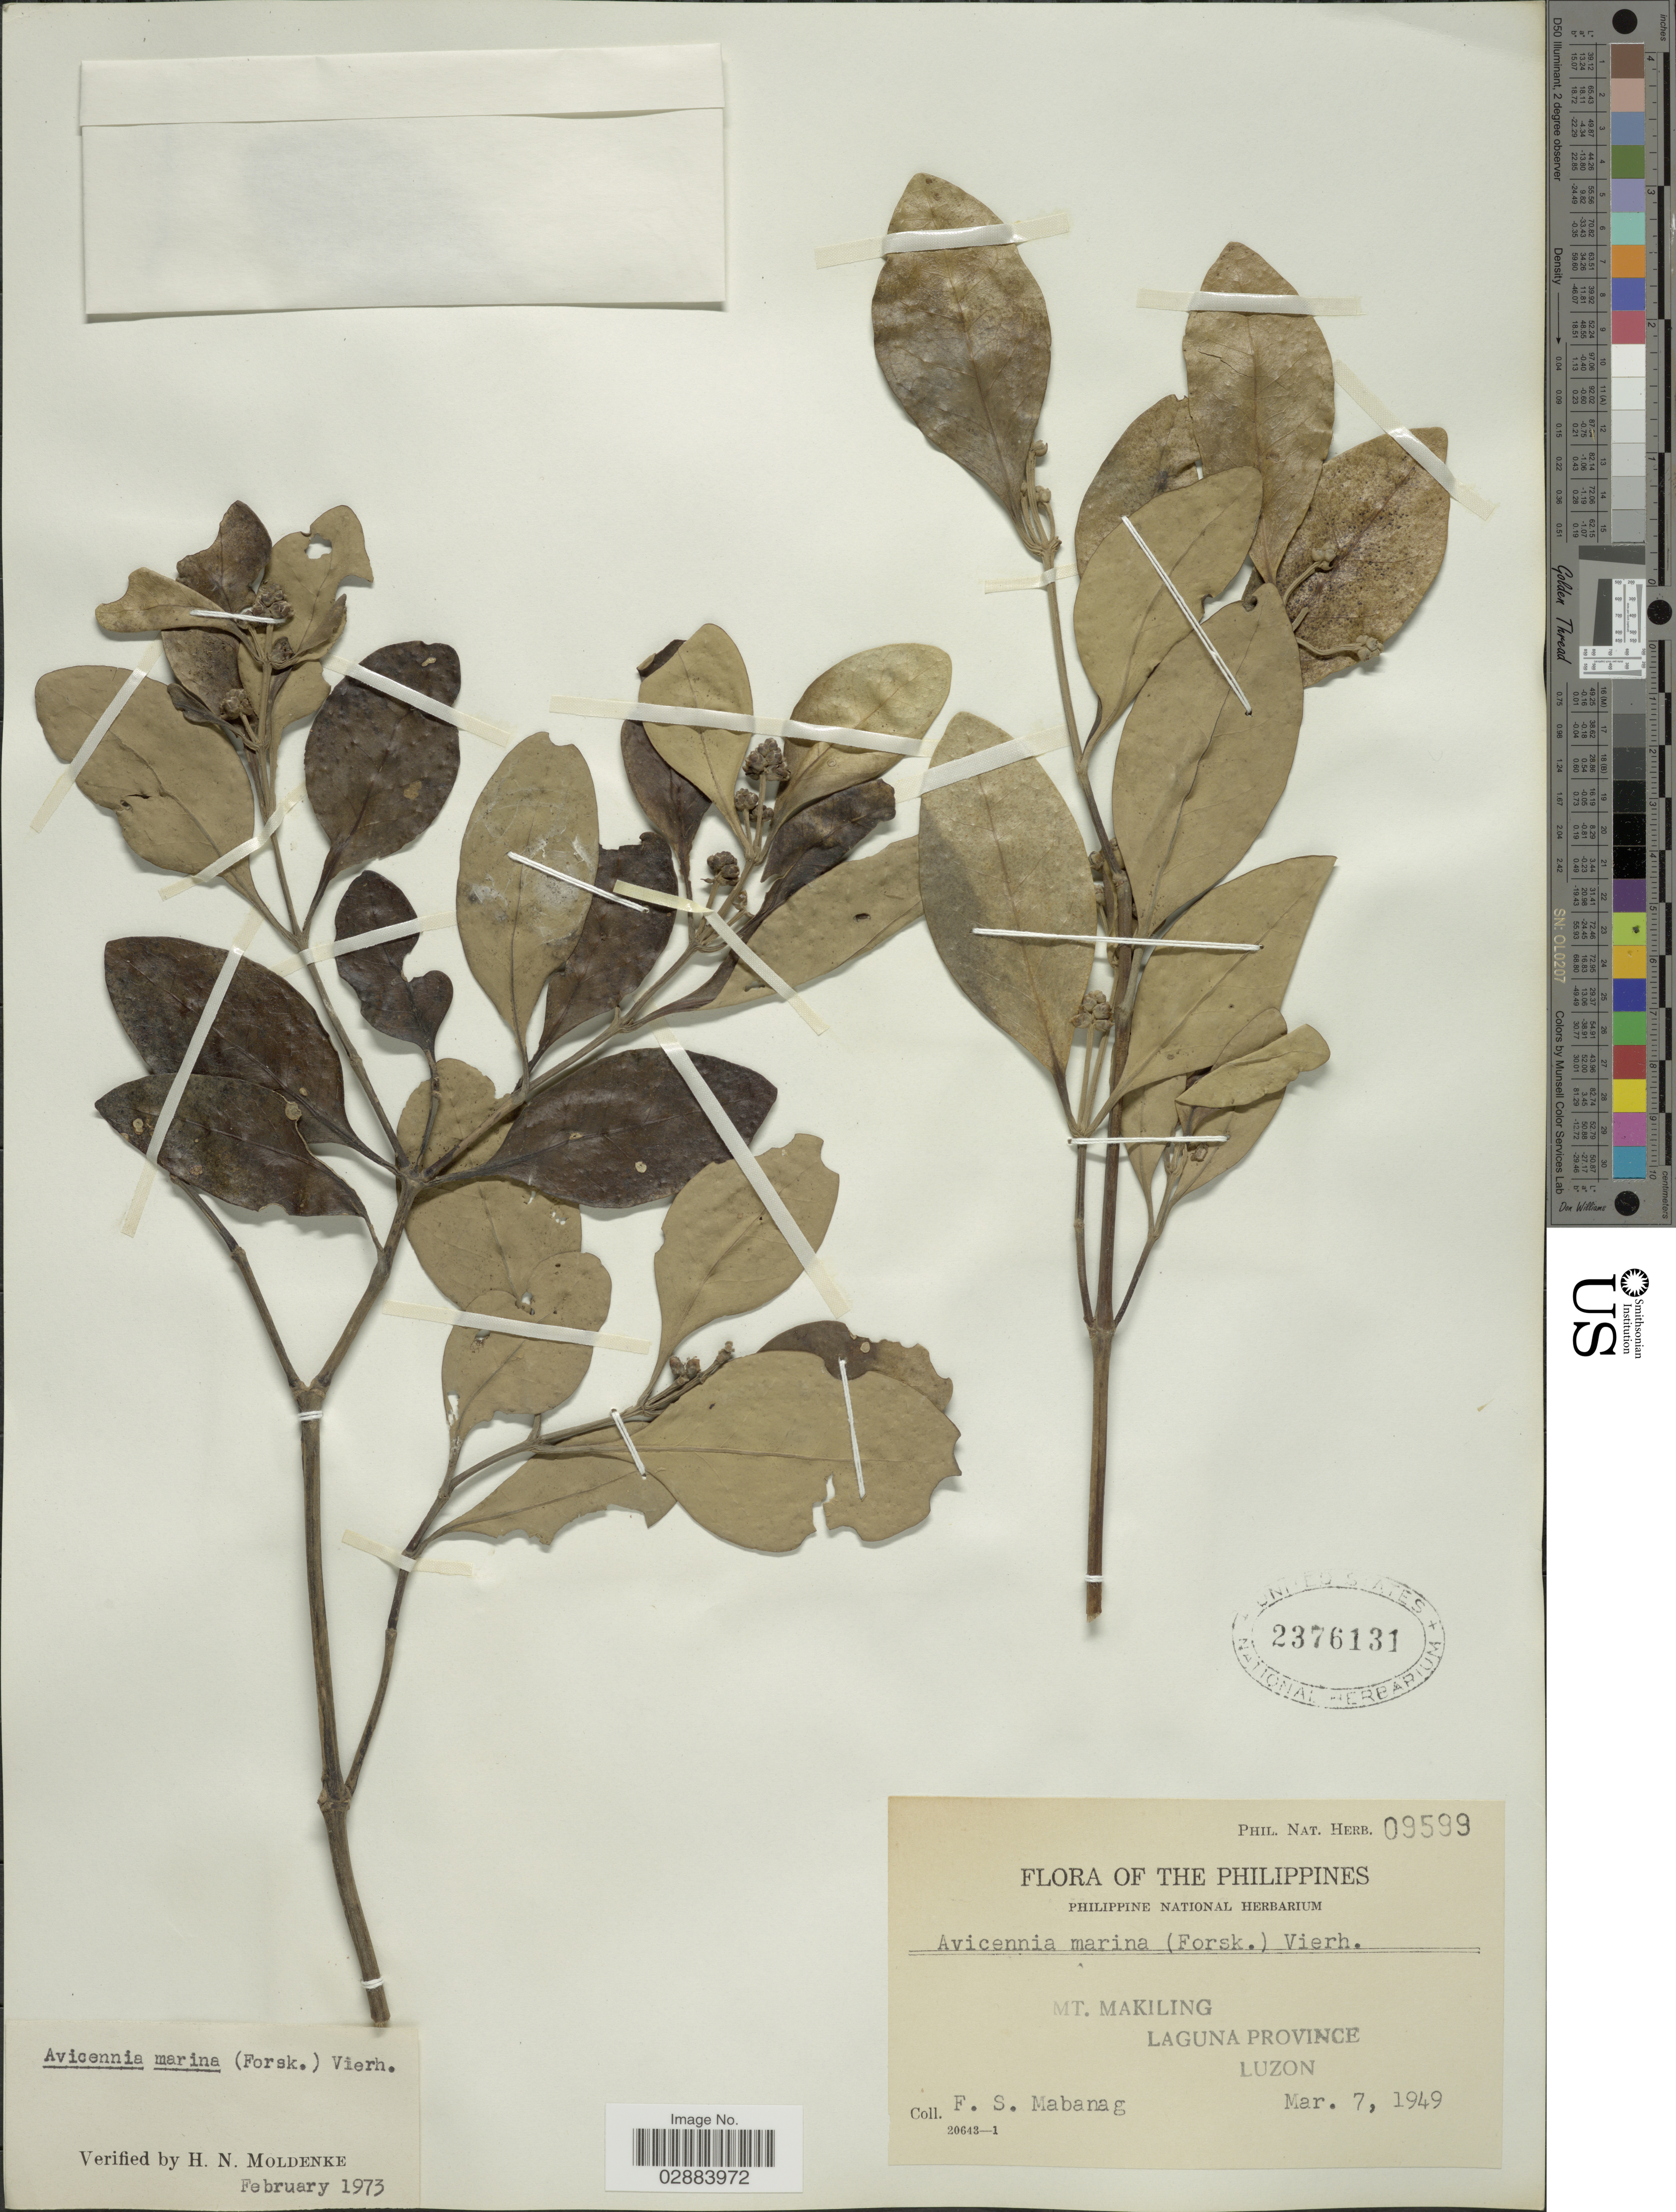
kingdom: Plantae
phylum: Tracheophyta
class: Magnoliopsida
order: Lamiales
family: Acanthaceae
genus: Avicennia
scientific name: Avicennia marina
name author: (Forssk.) Vierh.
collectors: F. Mabanag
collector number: Phil. Nat. Herb. 09599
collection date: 1949-03-07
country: Philippines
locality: Mt. Makiling. Laguna Province. Luzon.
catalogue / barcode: US 2376131